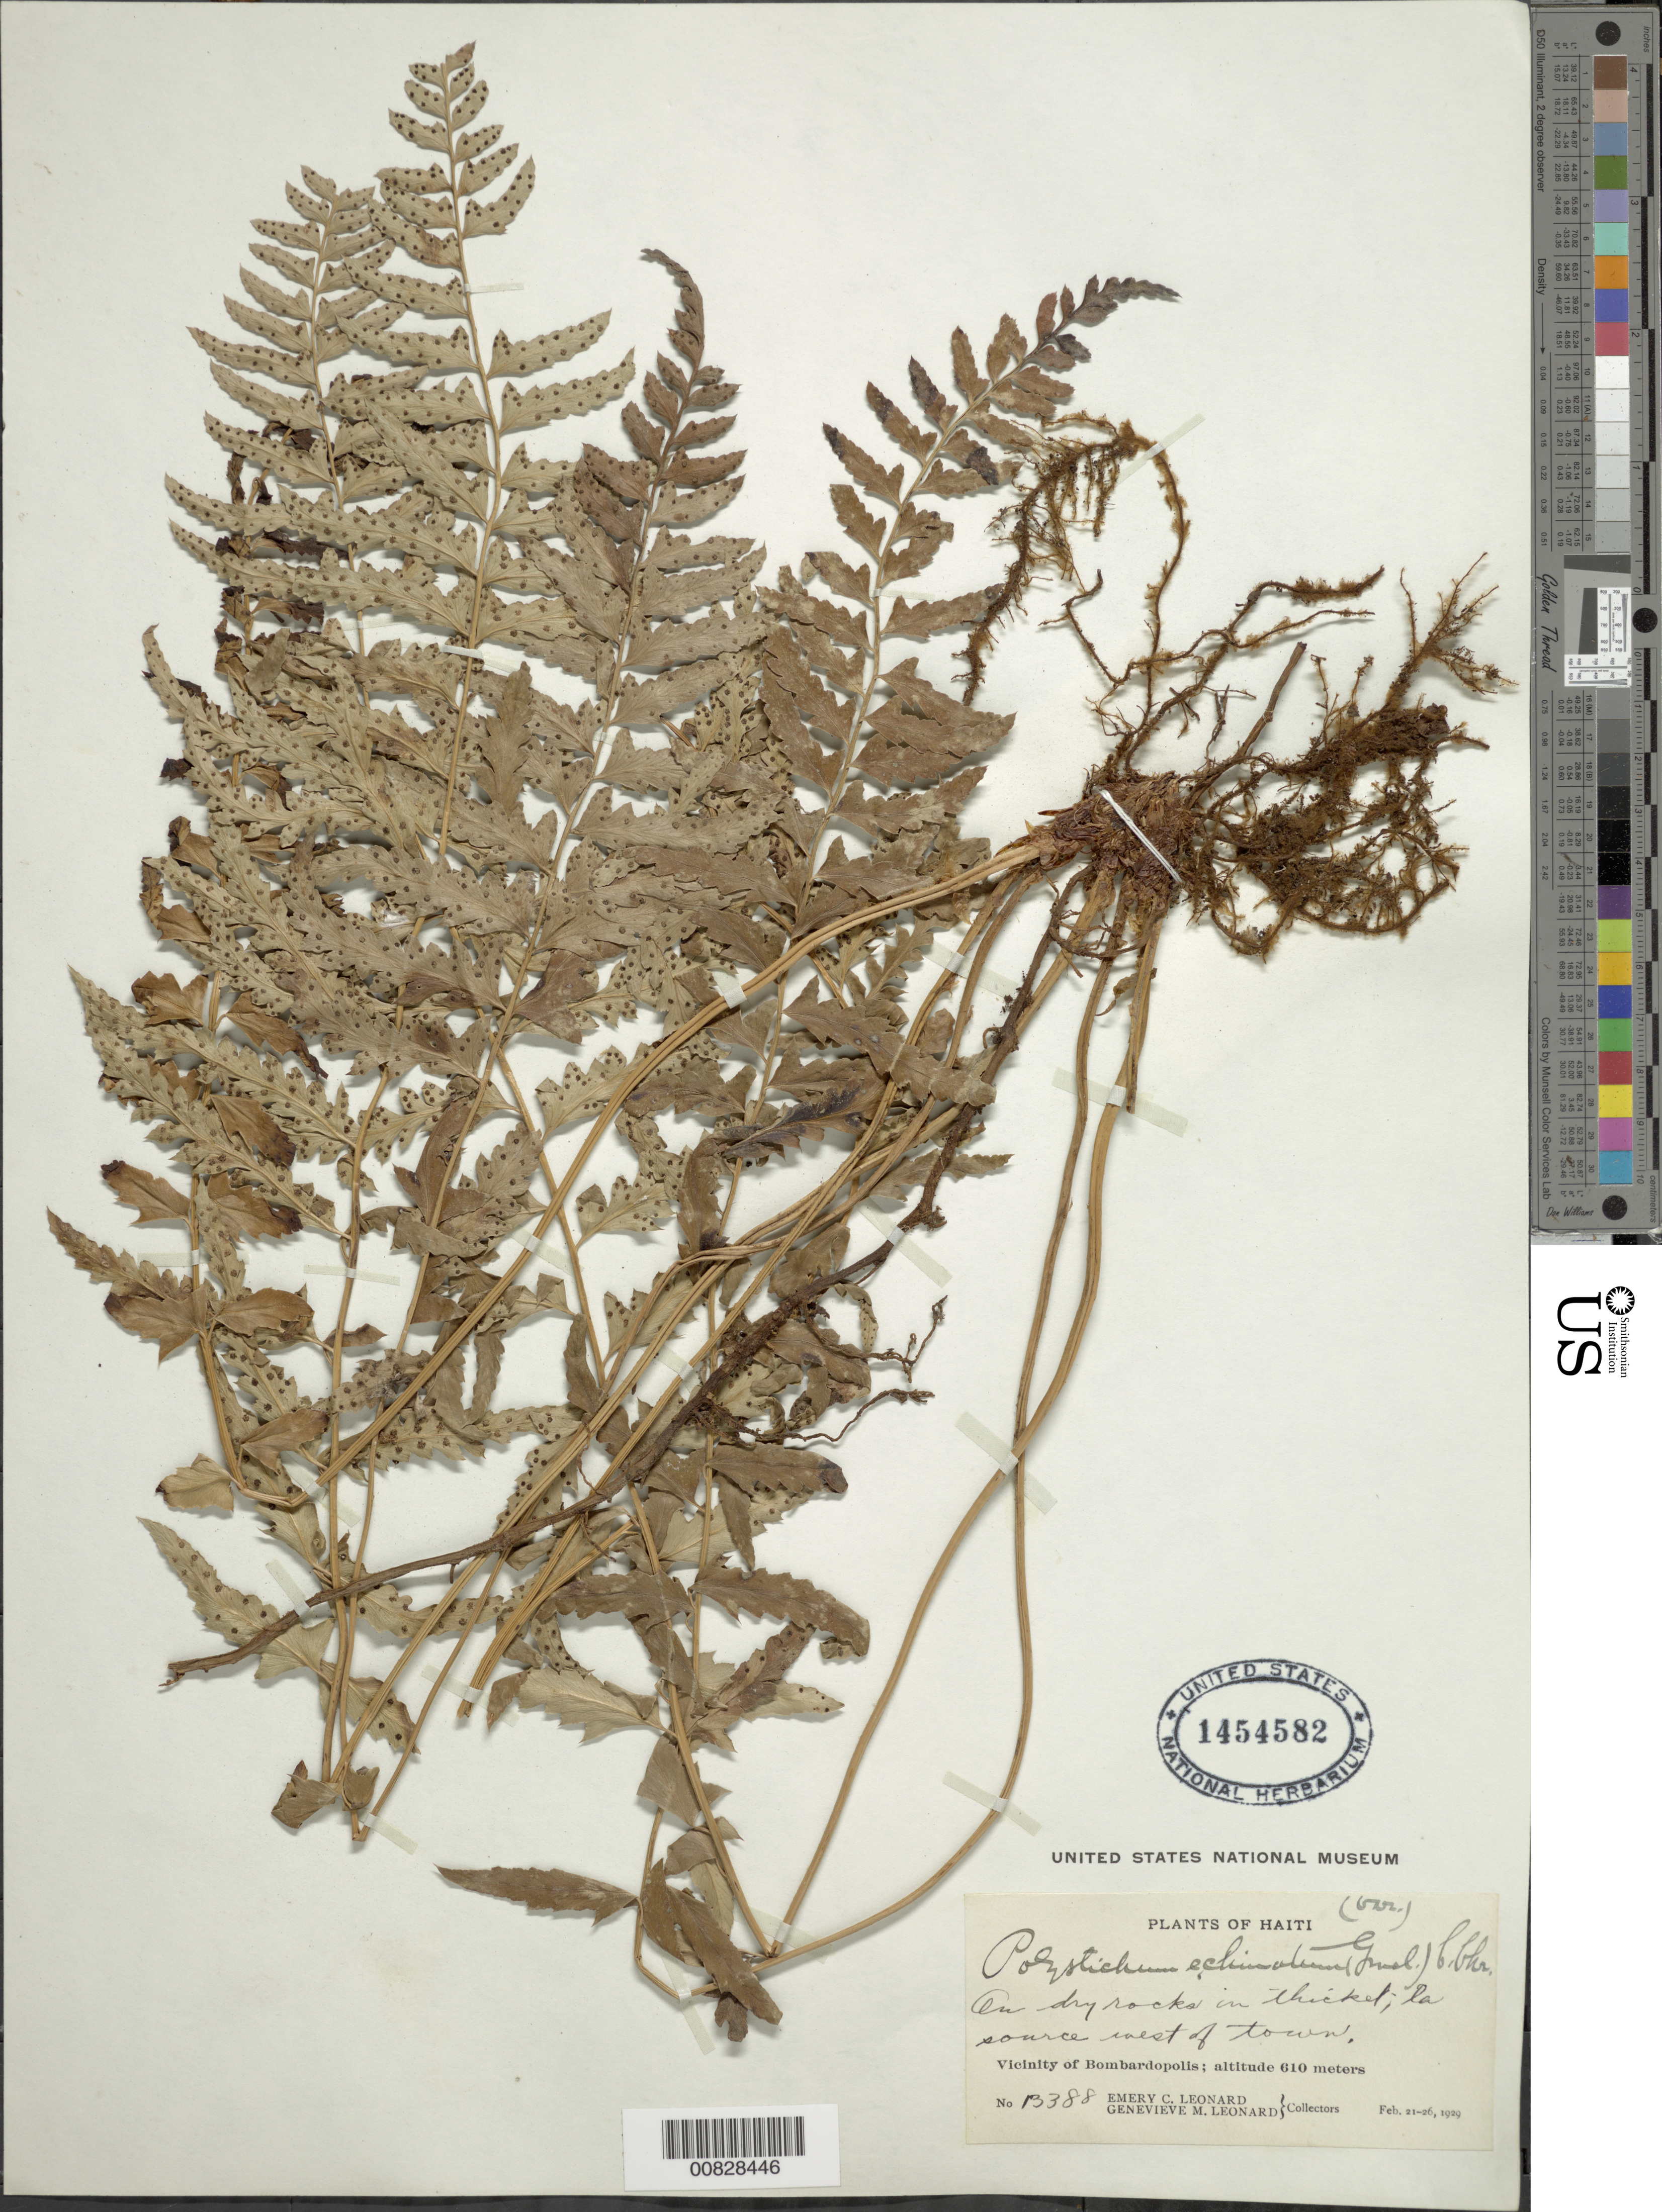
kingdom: Plantae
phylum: Tracheophyta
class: Polypodiopsida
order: Polypodiales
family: Dryopteridaceae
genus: Polystichum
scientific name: Polystichum echinatum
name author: (J.F. Gmel.) C. Chr.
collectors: E. C. Leonard & G. M. Leonard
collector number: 13388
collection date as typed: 21 Feb 1929 to 26 Feb 1929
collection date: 1929-02-21/1929-02-26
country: Haiti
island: Hispaniola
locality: Bombardopolis, La Source W of town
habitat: Dry rocks in thickets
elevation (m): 610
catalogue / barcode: US 1454582